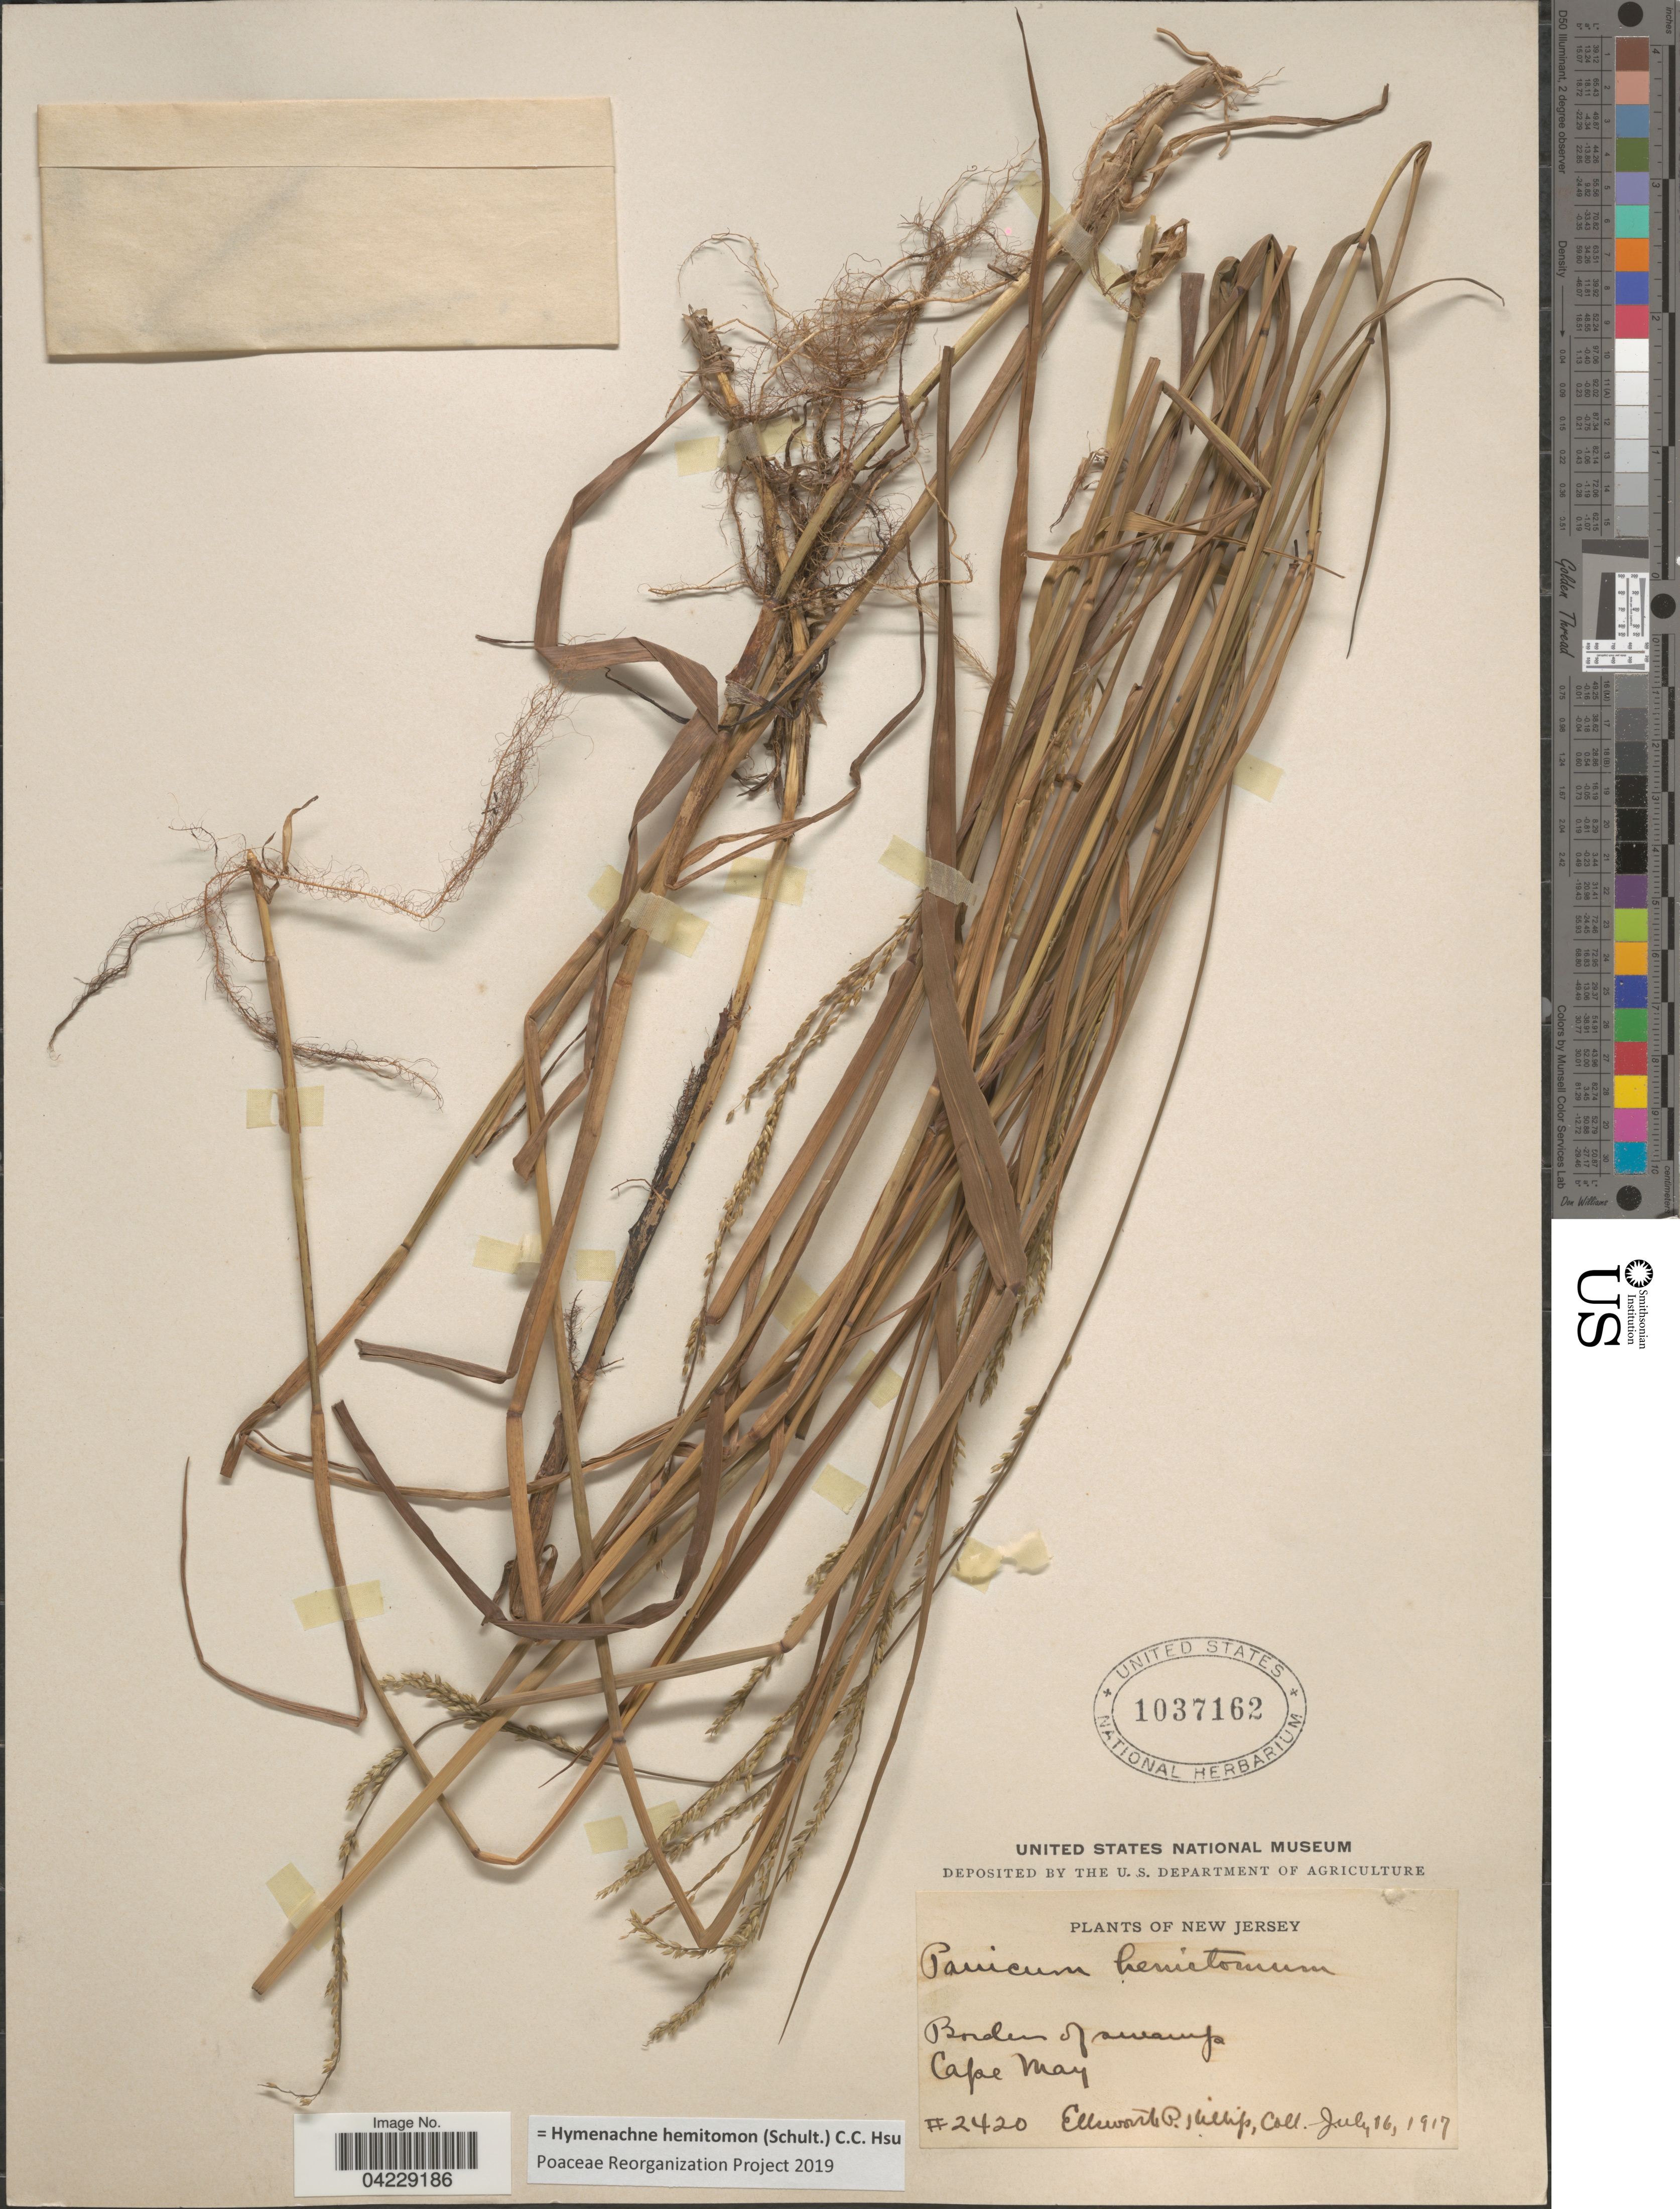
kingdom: Plantae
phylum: Tracheophyta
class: Liliopsida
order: Poales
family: Poaceae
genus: Hymenachne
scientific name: Hymenachne hemitomon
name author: (Schult.) C. C. Hsu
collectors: E. P. Killip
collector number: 2420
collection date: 1917-07-16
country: United States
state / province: New Jersey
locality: Border of swamp. Cape May.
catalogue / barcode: US 1037162